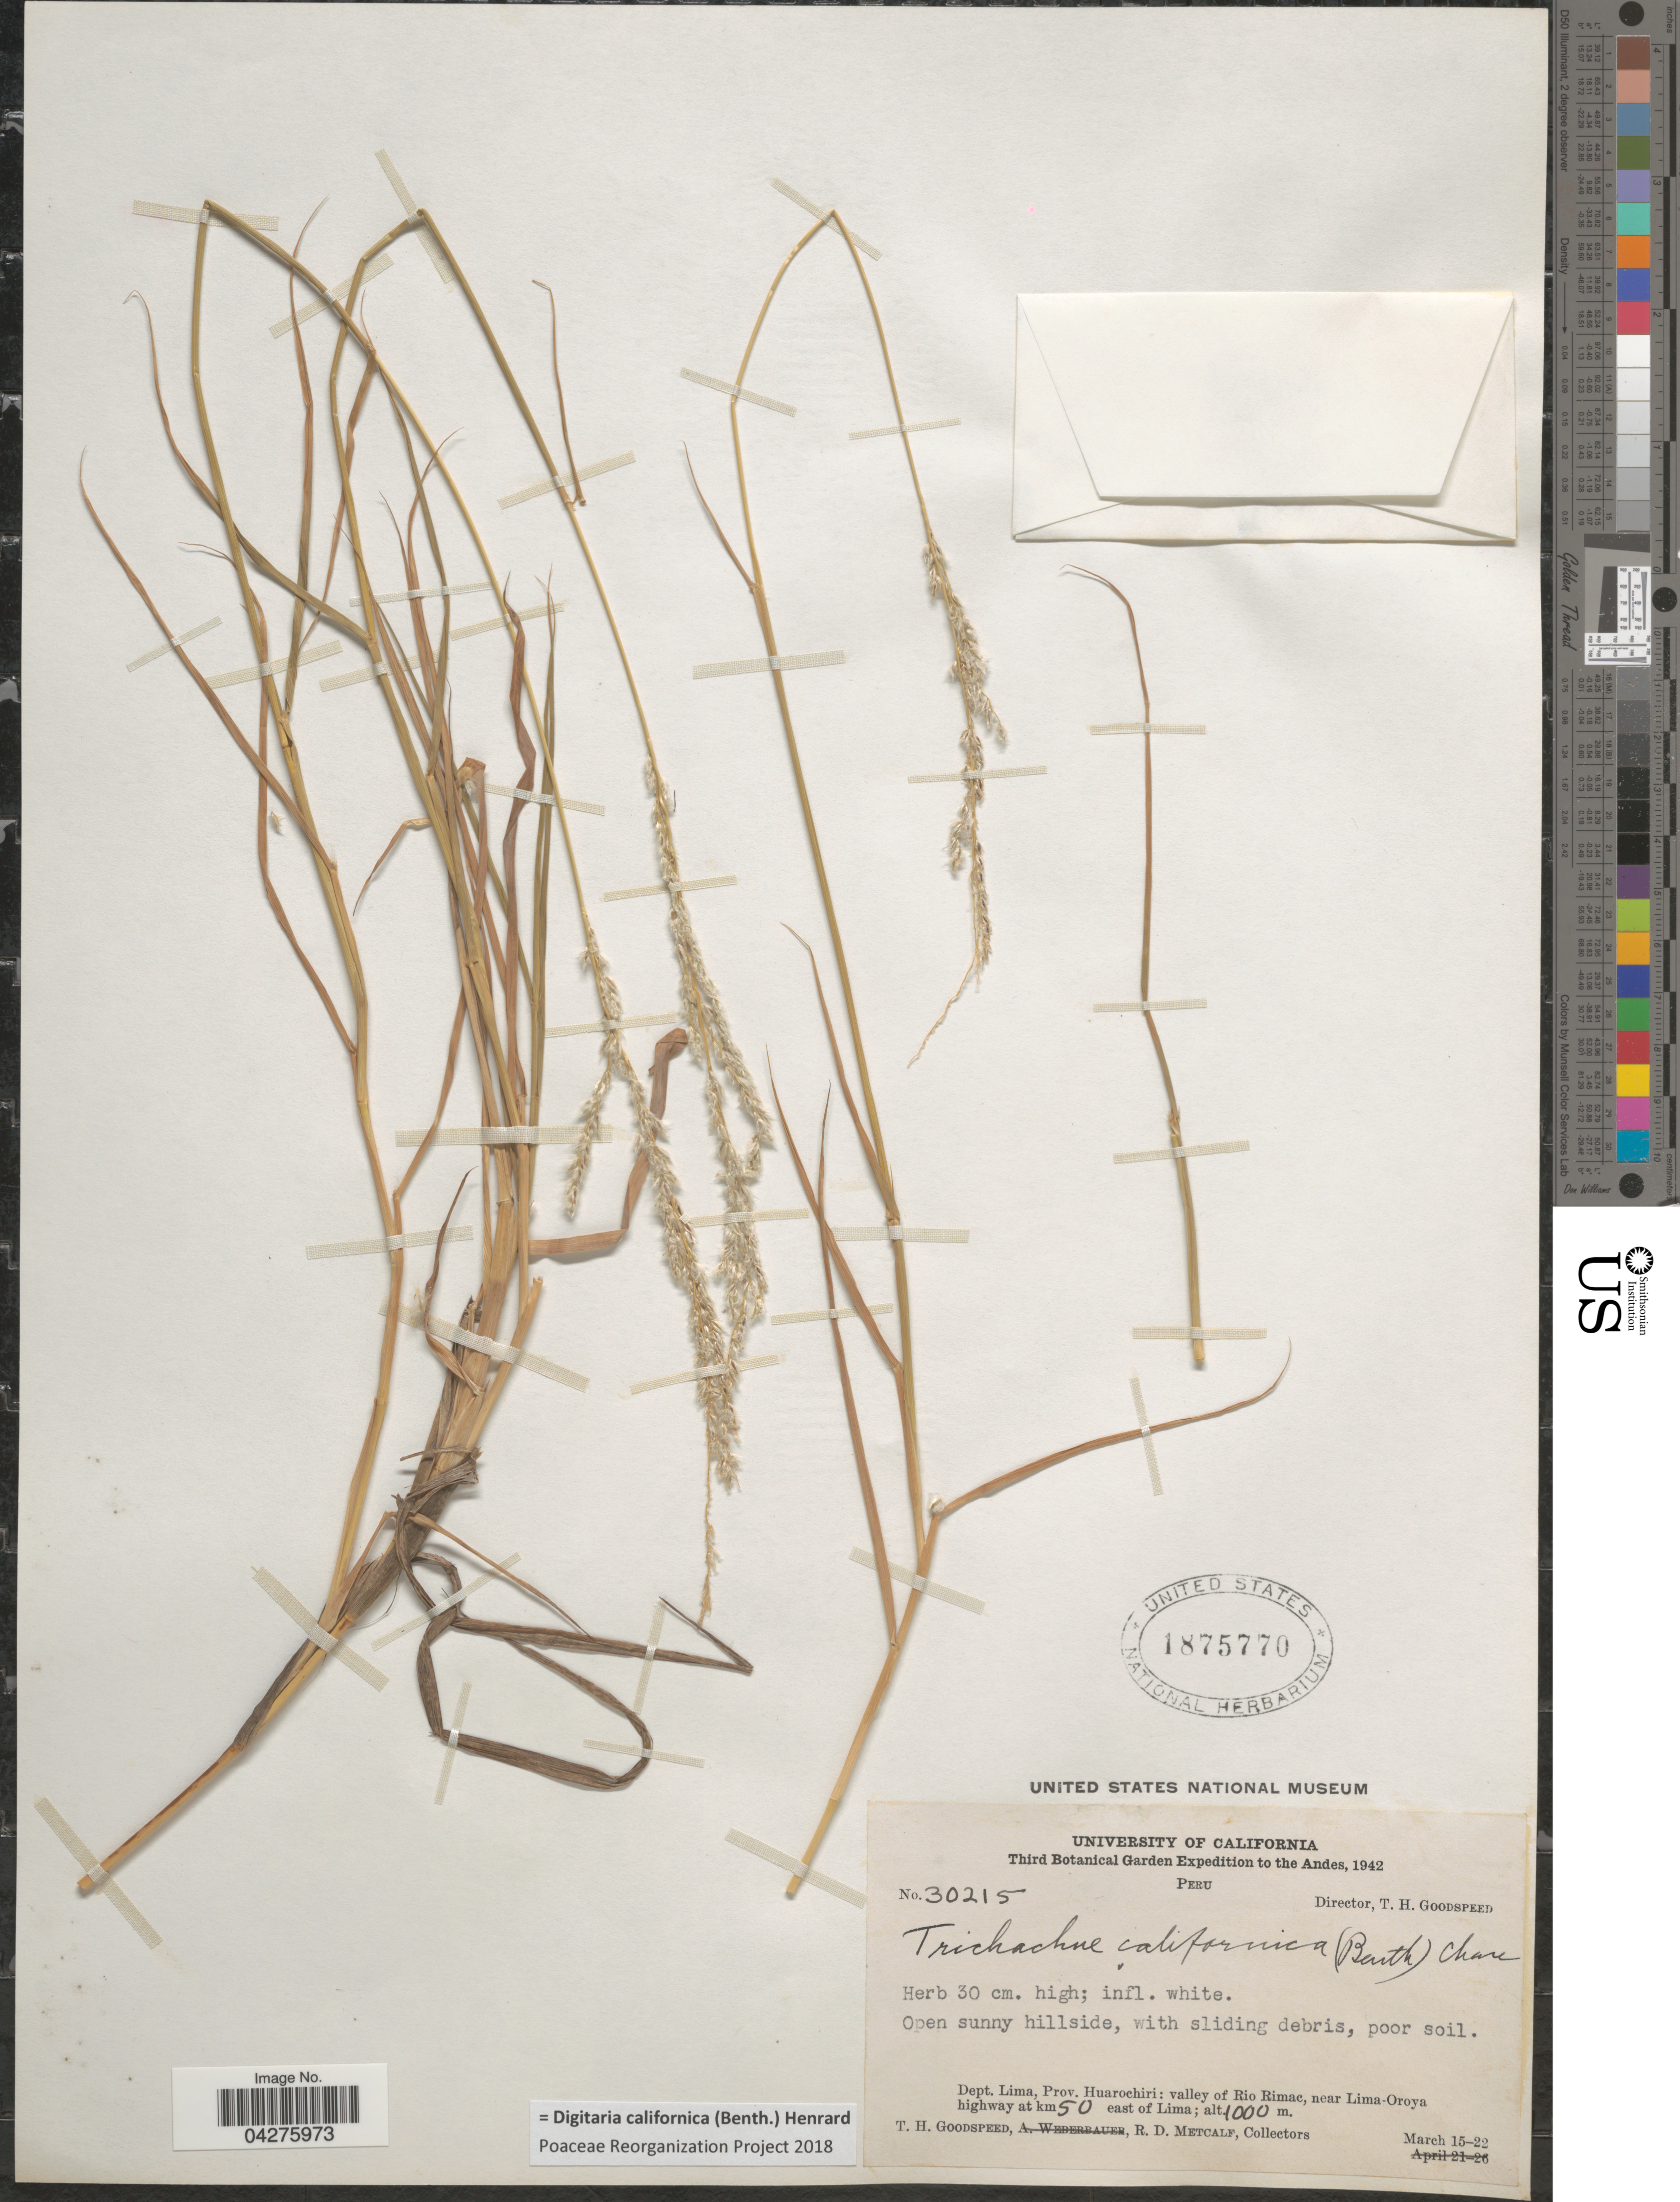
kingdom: Plantae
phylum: Tracheophyta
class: Liliopsida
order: Poales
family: Poaceae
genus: Digitaria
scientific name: Digitaria californica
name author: (Benth.) Henr.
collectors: T. Goodspeed & R. D. Metcalf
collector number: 30215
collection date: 1942-03-15/1942-03-22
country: Peru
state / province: Lima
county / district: Huarochirí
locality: Open sunny hillside. Dept. Lima, Prov. Huarochiri: valley of Rio Rimac, near Lima-Oroya highway at km 50 east of Lima.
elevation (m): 1000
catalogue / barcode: US 1875770